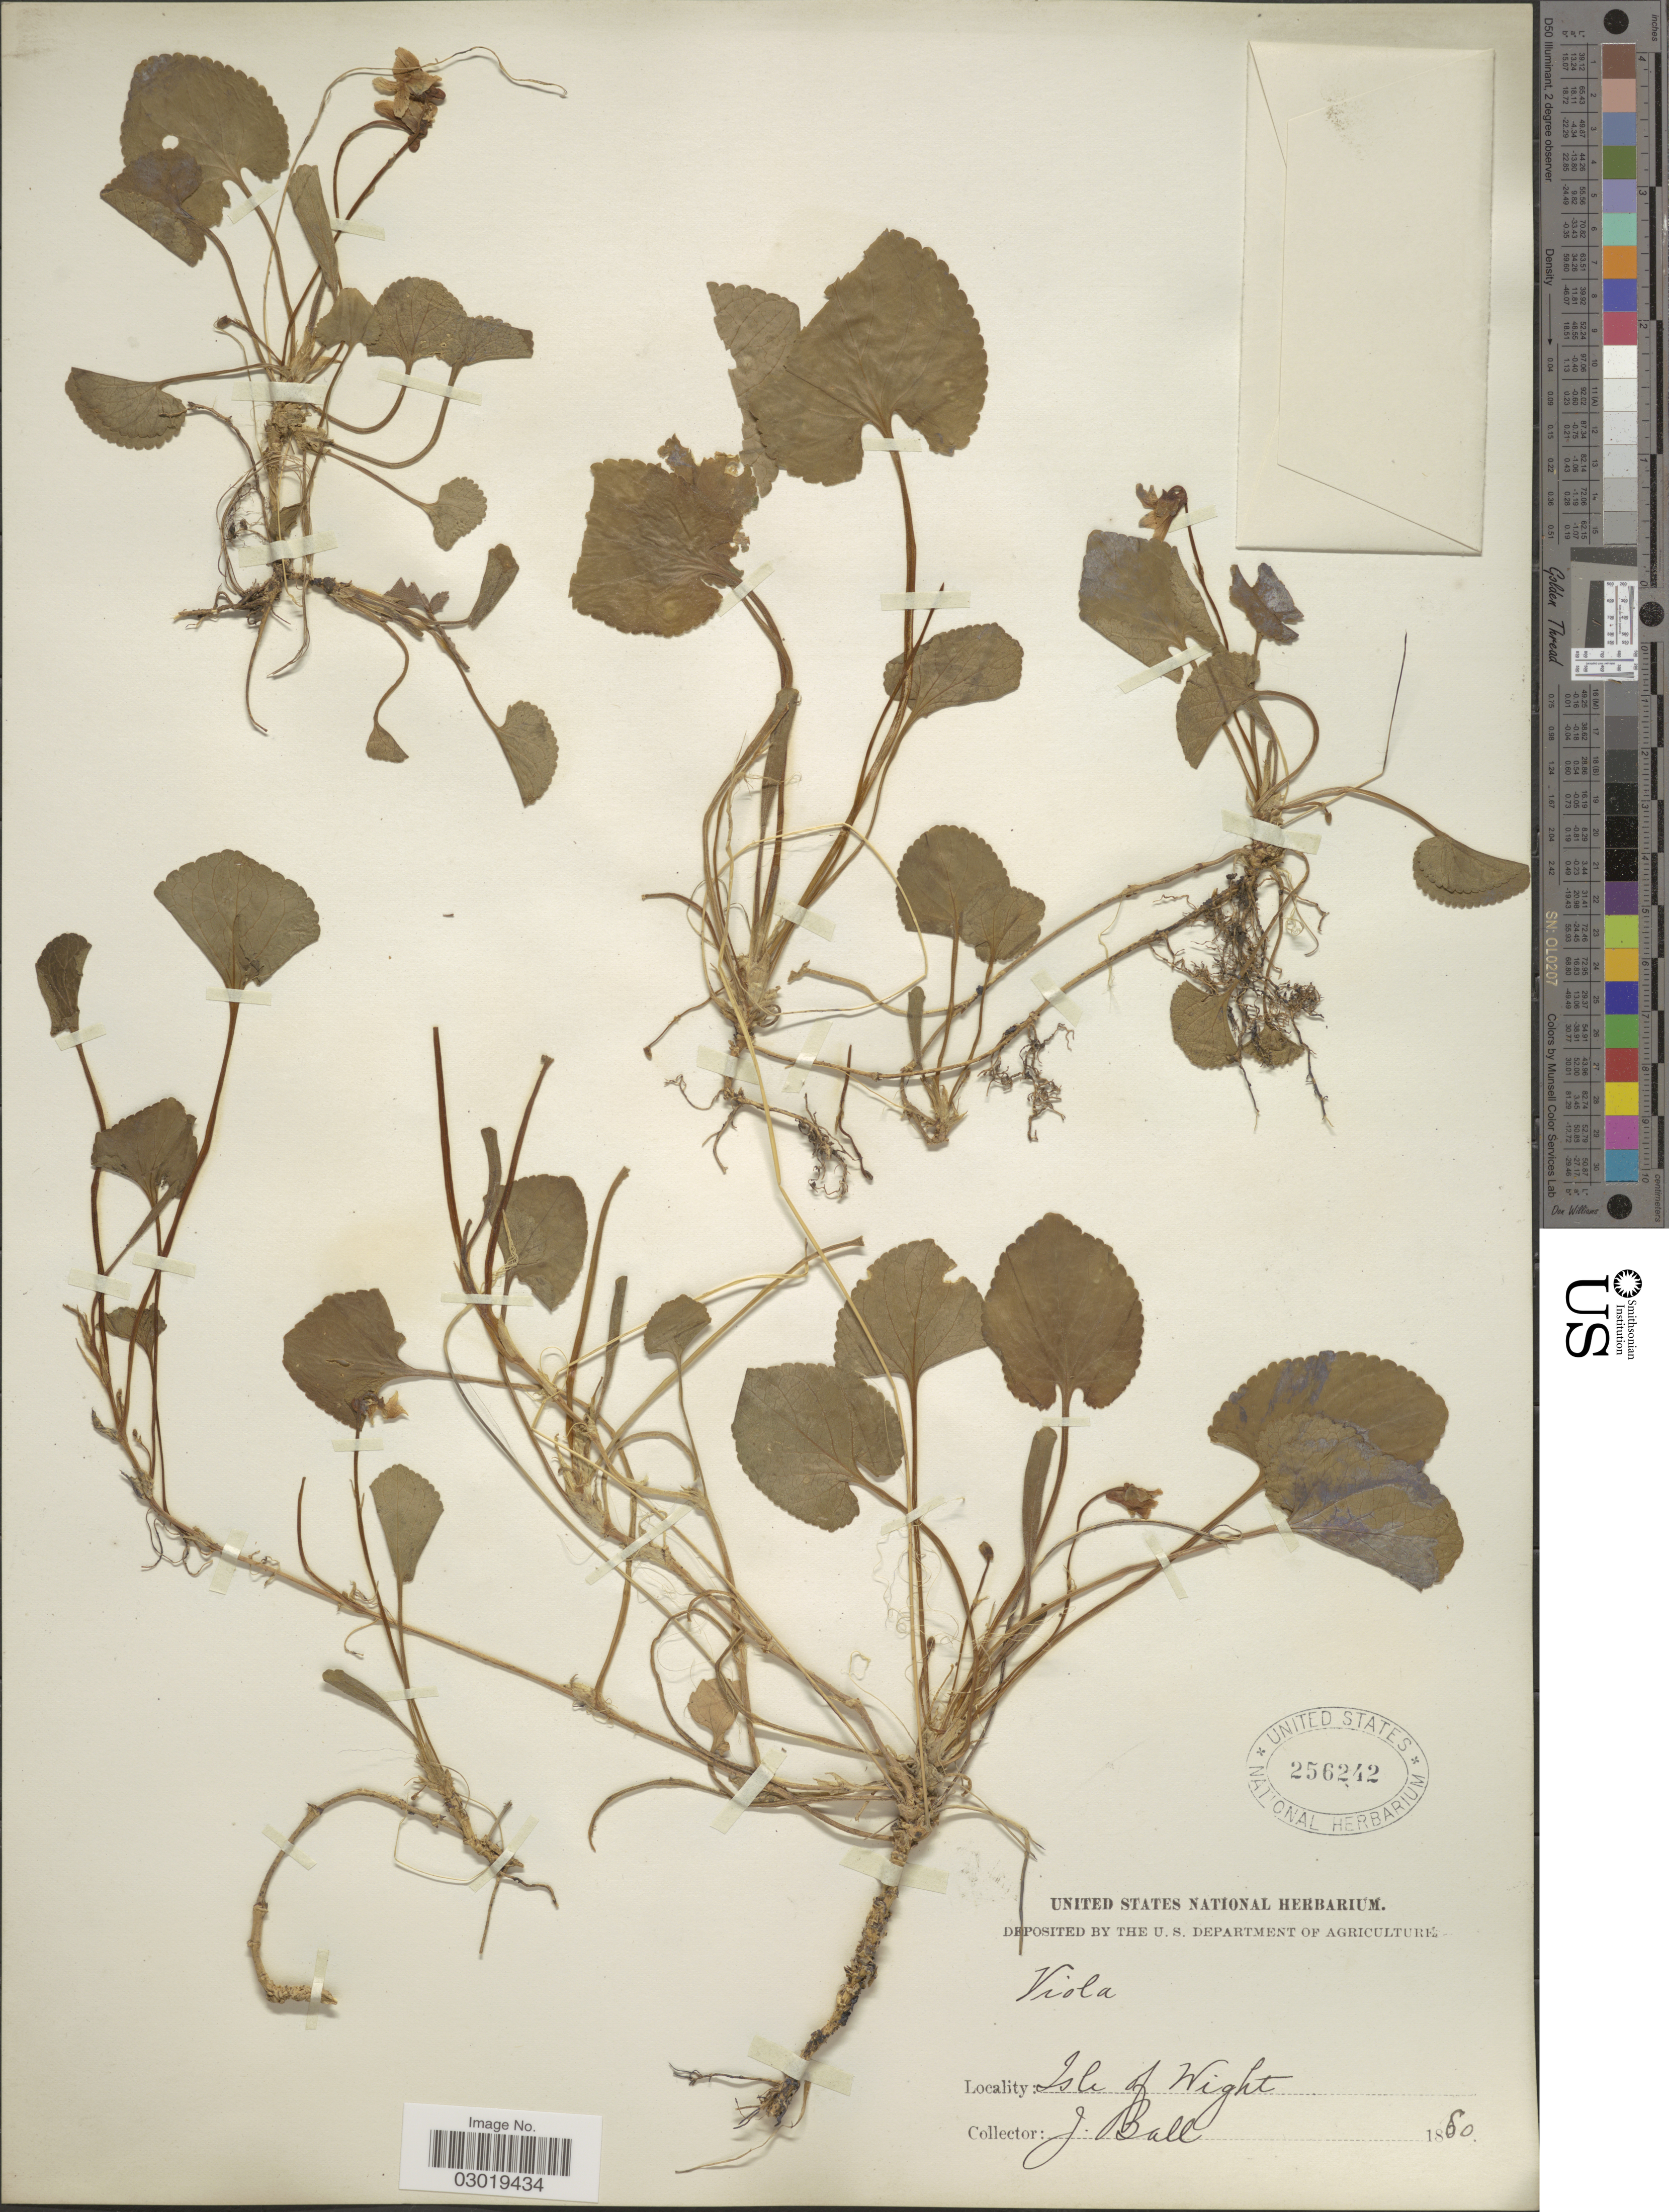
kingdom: Plantae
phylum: Tracheophyta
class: Magnoliopsida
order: Malpighiales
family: Violaceae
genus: Viola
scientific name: Viola sp.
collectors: J. Ball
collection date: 1880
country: United Kingdom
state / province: England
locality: Isle of Wight.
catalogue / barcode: US 256242